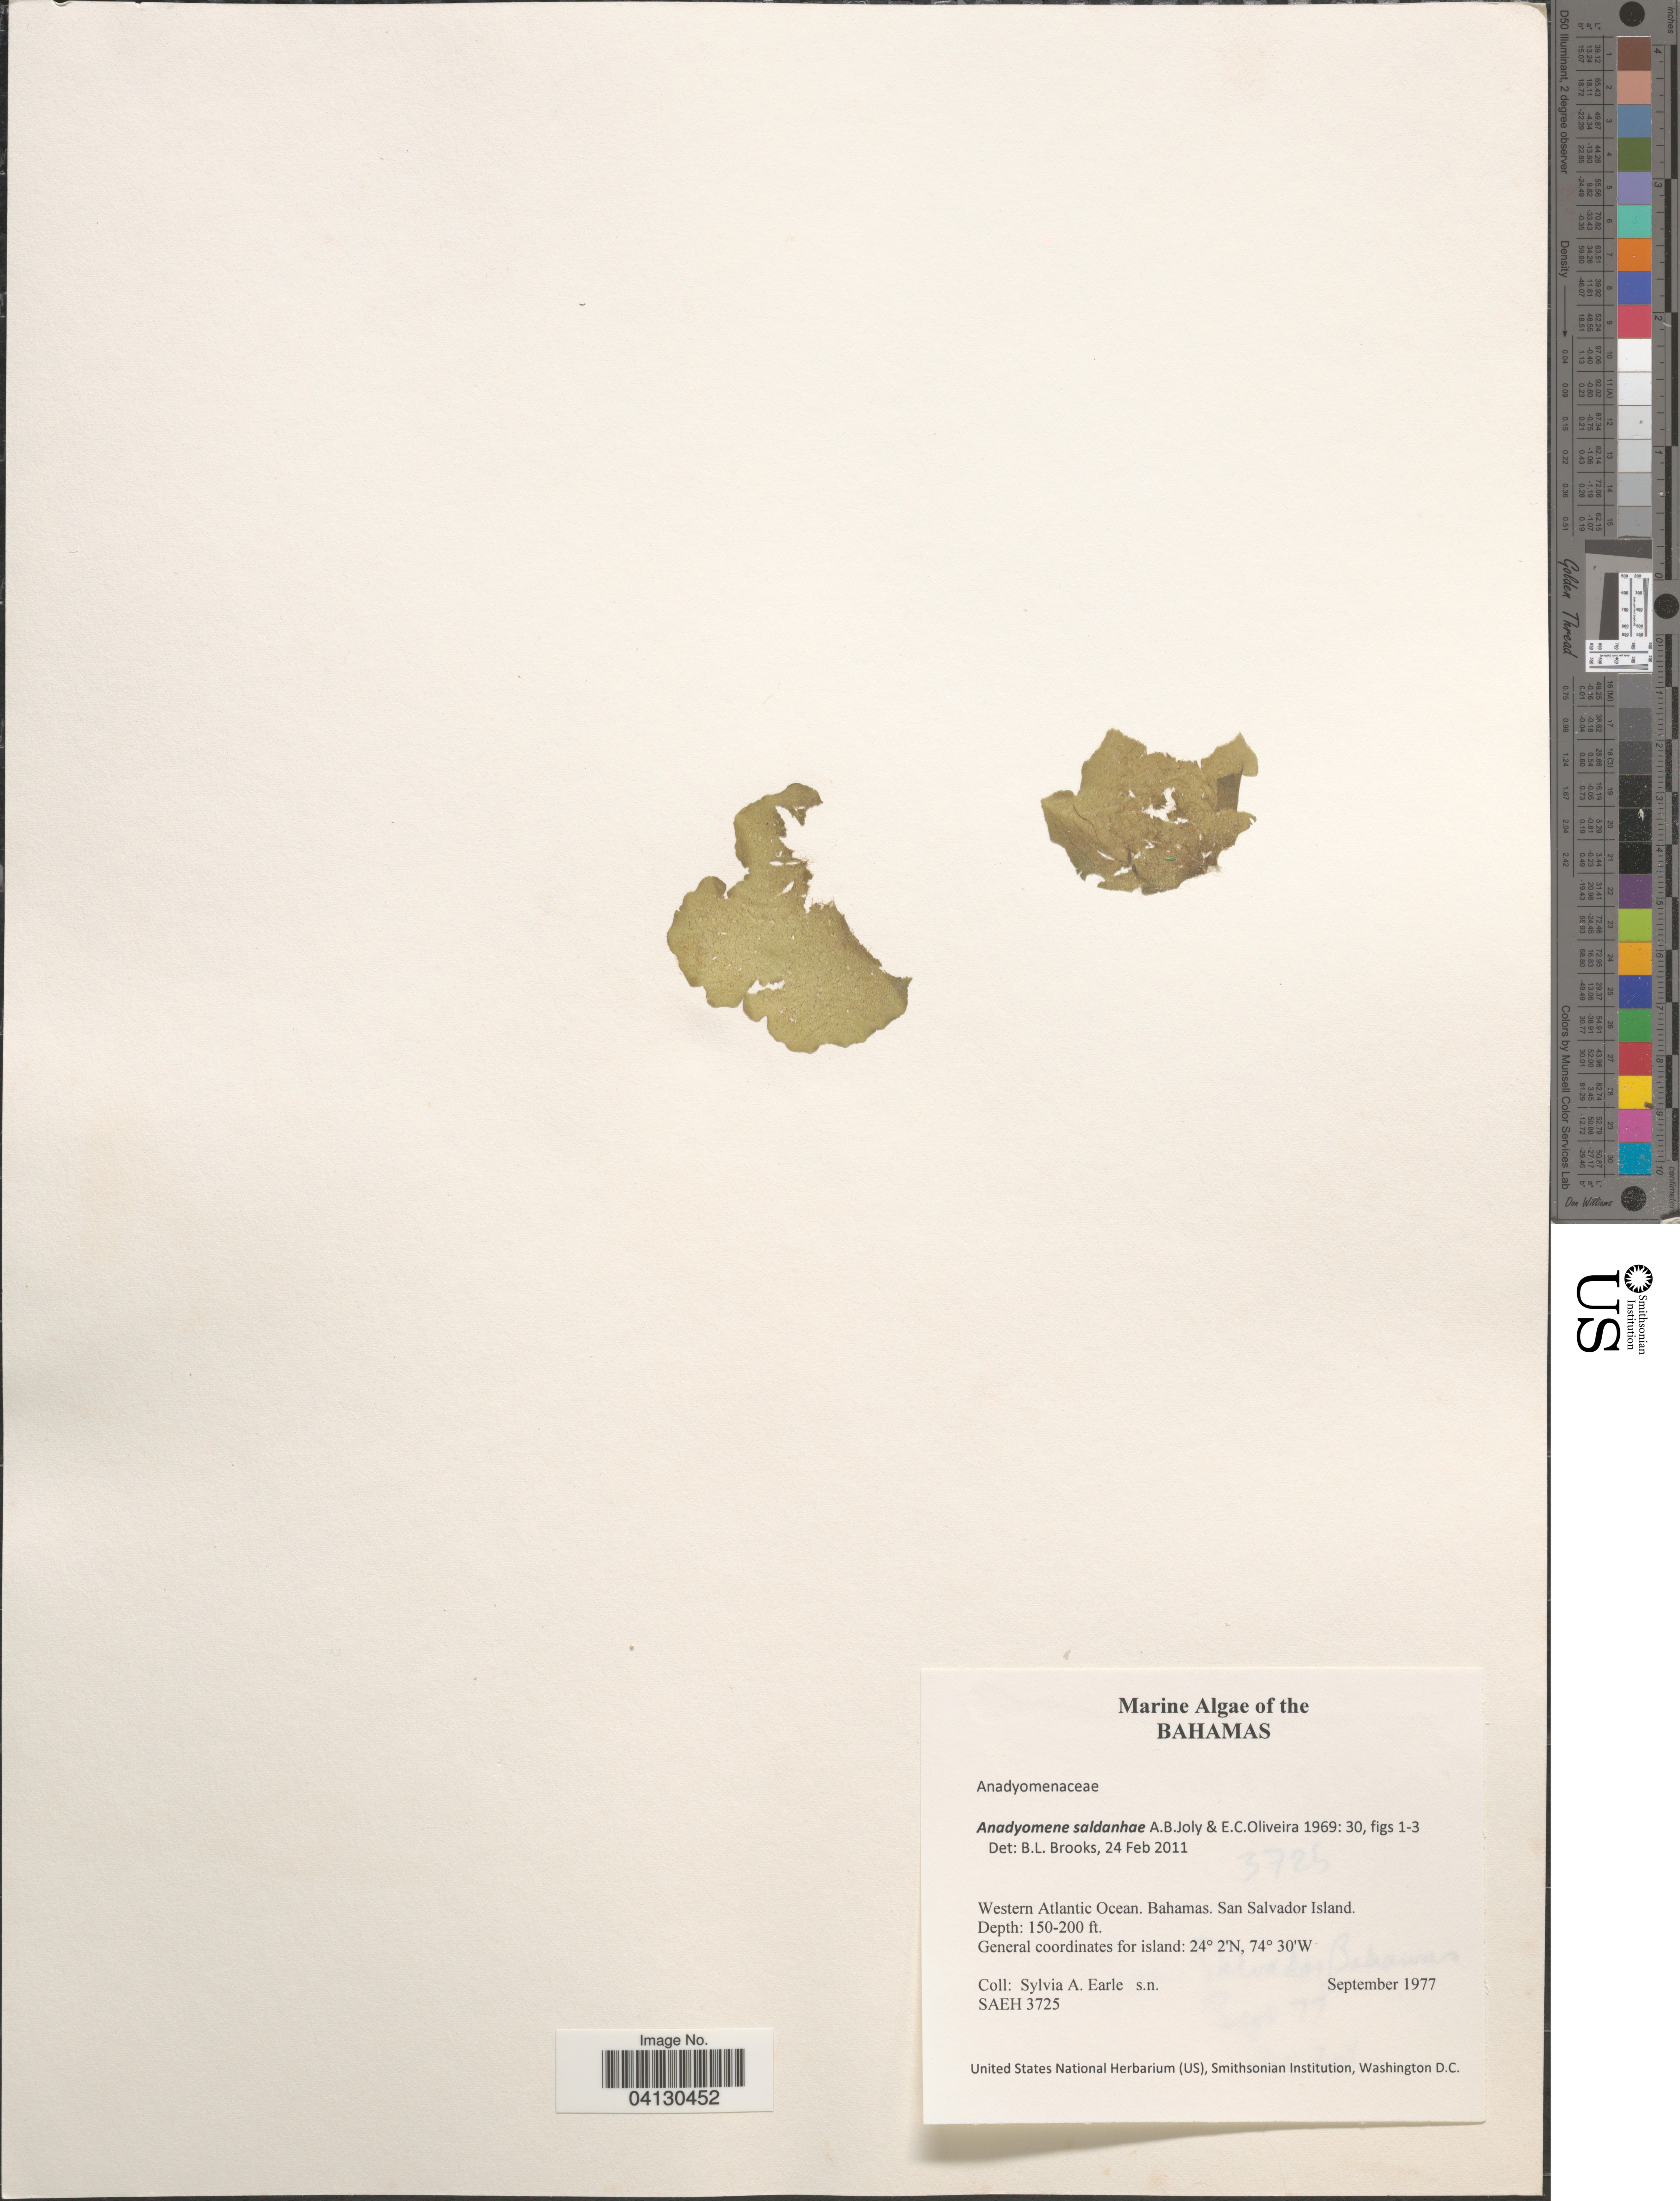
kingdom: Plantae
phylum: Chlorophyta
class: Ulvophyceae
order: Cladophorales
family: Anadyomenaceae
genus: Anadyomene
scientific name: Anadyomene saldanhae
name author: A.B. Joly & E.C. Oliveira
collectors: S. A. Earle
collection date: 1977-09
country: Bahamas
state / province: San Salvador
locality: Western Atlantic Ocean. San Salvador Island.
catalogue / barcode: US 329166